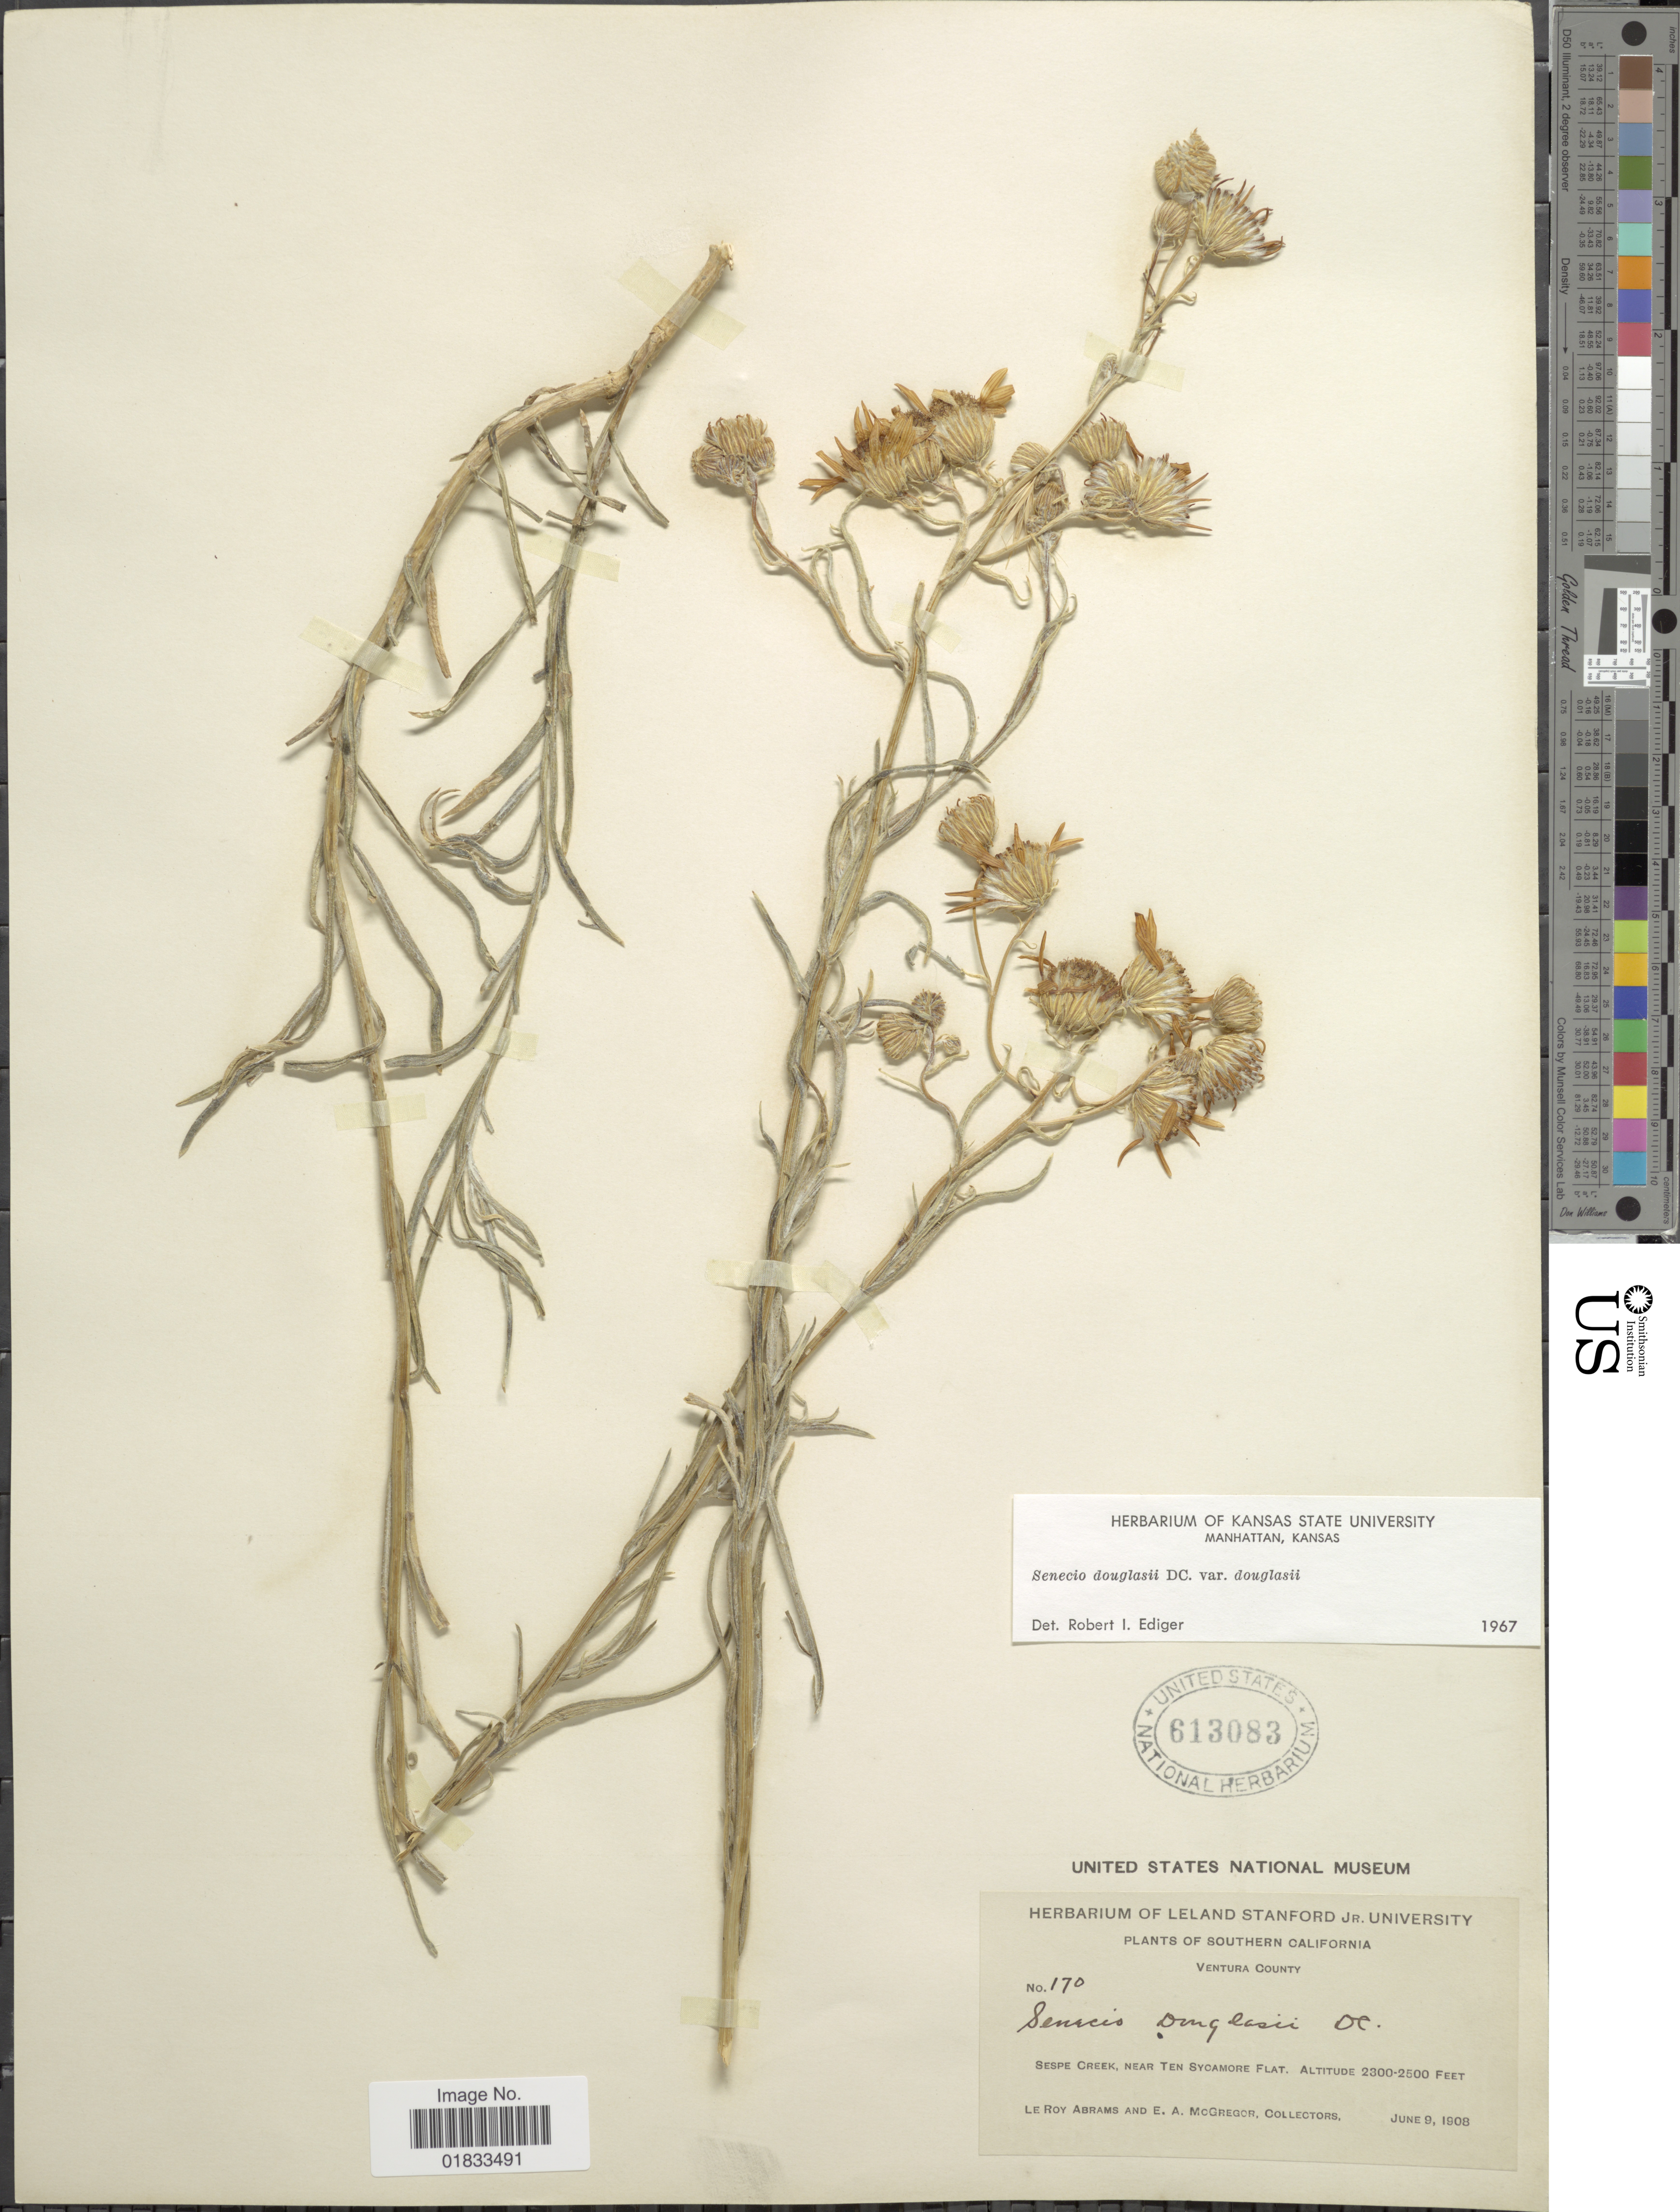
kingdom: Plantae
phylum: Tracheophyta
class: Magnoliopsida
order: Asterales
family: Asteraceae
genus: Senecio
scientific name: Senecio flaccidus var. douglasii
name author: (DC.) B.L. Turner & T.M. Barkley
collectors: L. Abrams & E. A. McGregor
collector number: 170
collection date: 1908-06-09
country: United States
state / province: California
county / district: Ventura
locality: Southern California, Ventura County, Sespe Creek, near Ten Syoamore Flat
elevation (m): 701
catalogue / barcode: US 613083